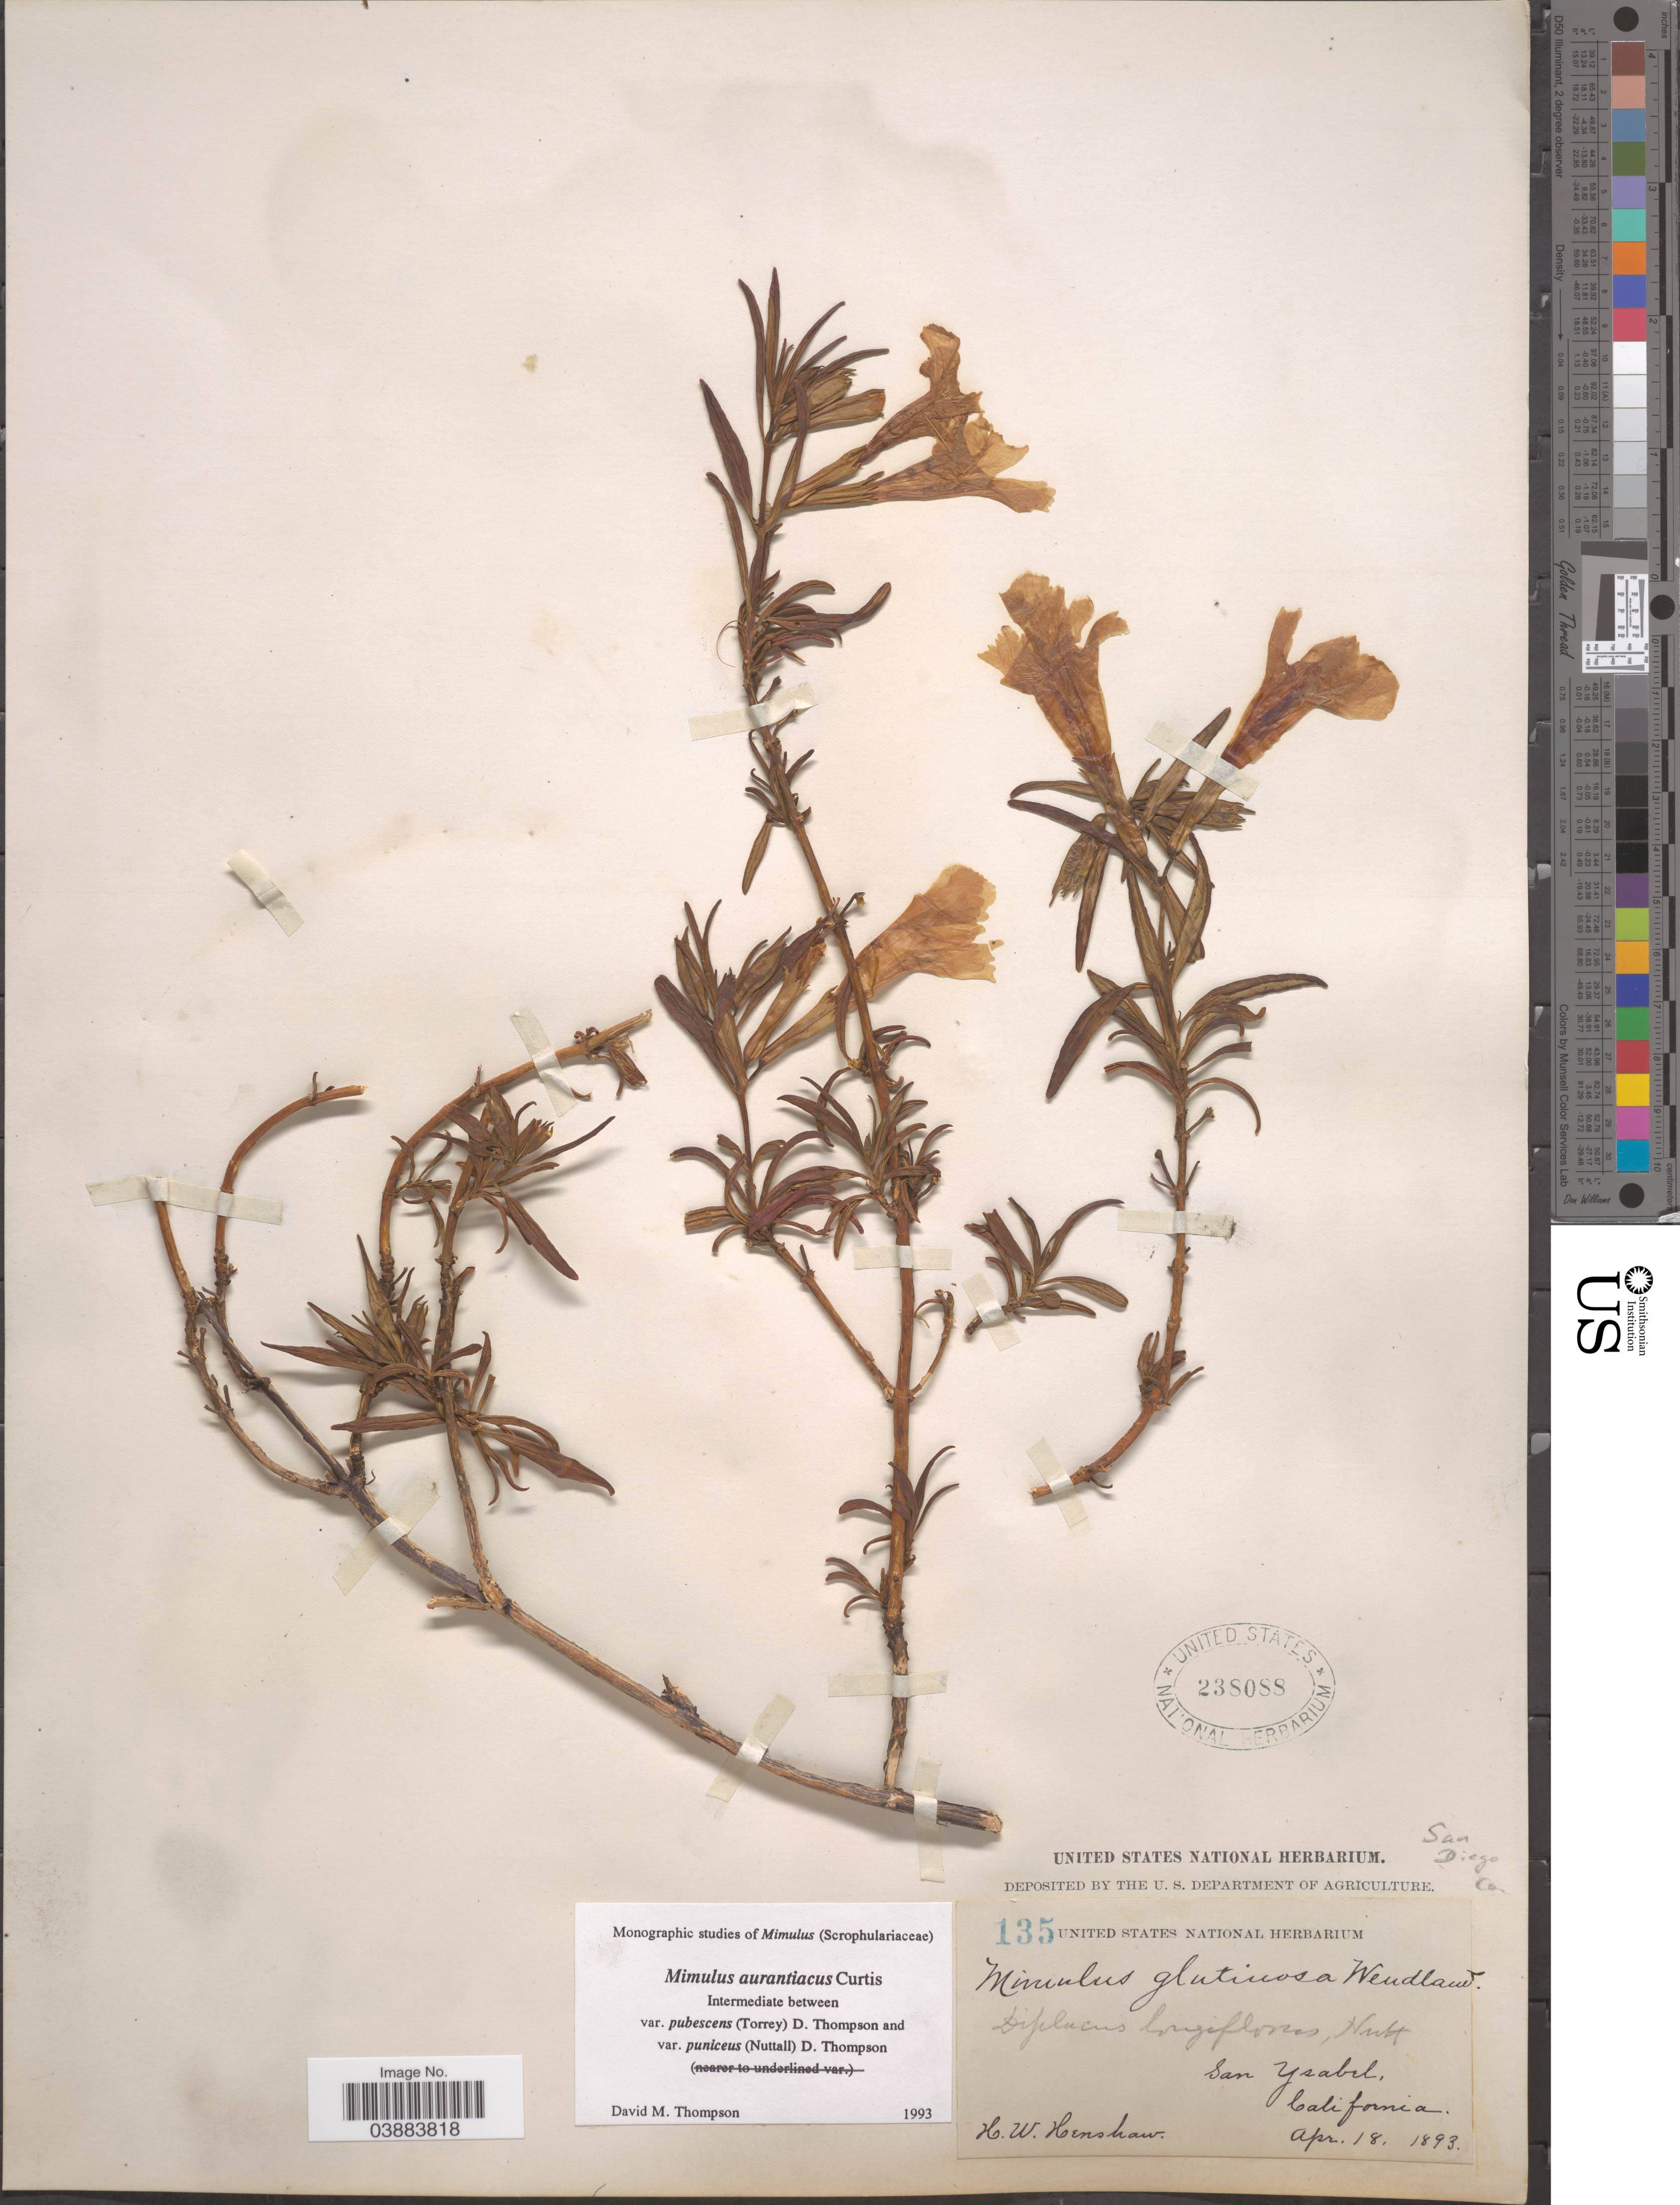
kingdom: Plantae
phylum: Tracheophyta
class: Magnoliopsida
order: Lamiales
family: Phrymaceae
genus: Diplacus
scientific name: Diplacus aurantiacus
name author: (Curtis) Jeps.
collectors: H. Henshaw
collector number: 135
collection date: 1893-04-18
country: United States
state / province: California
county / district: San Diego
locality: San Ysabel. San Diego Co.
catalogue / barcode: US 238088